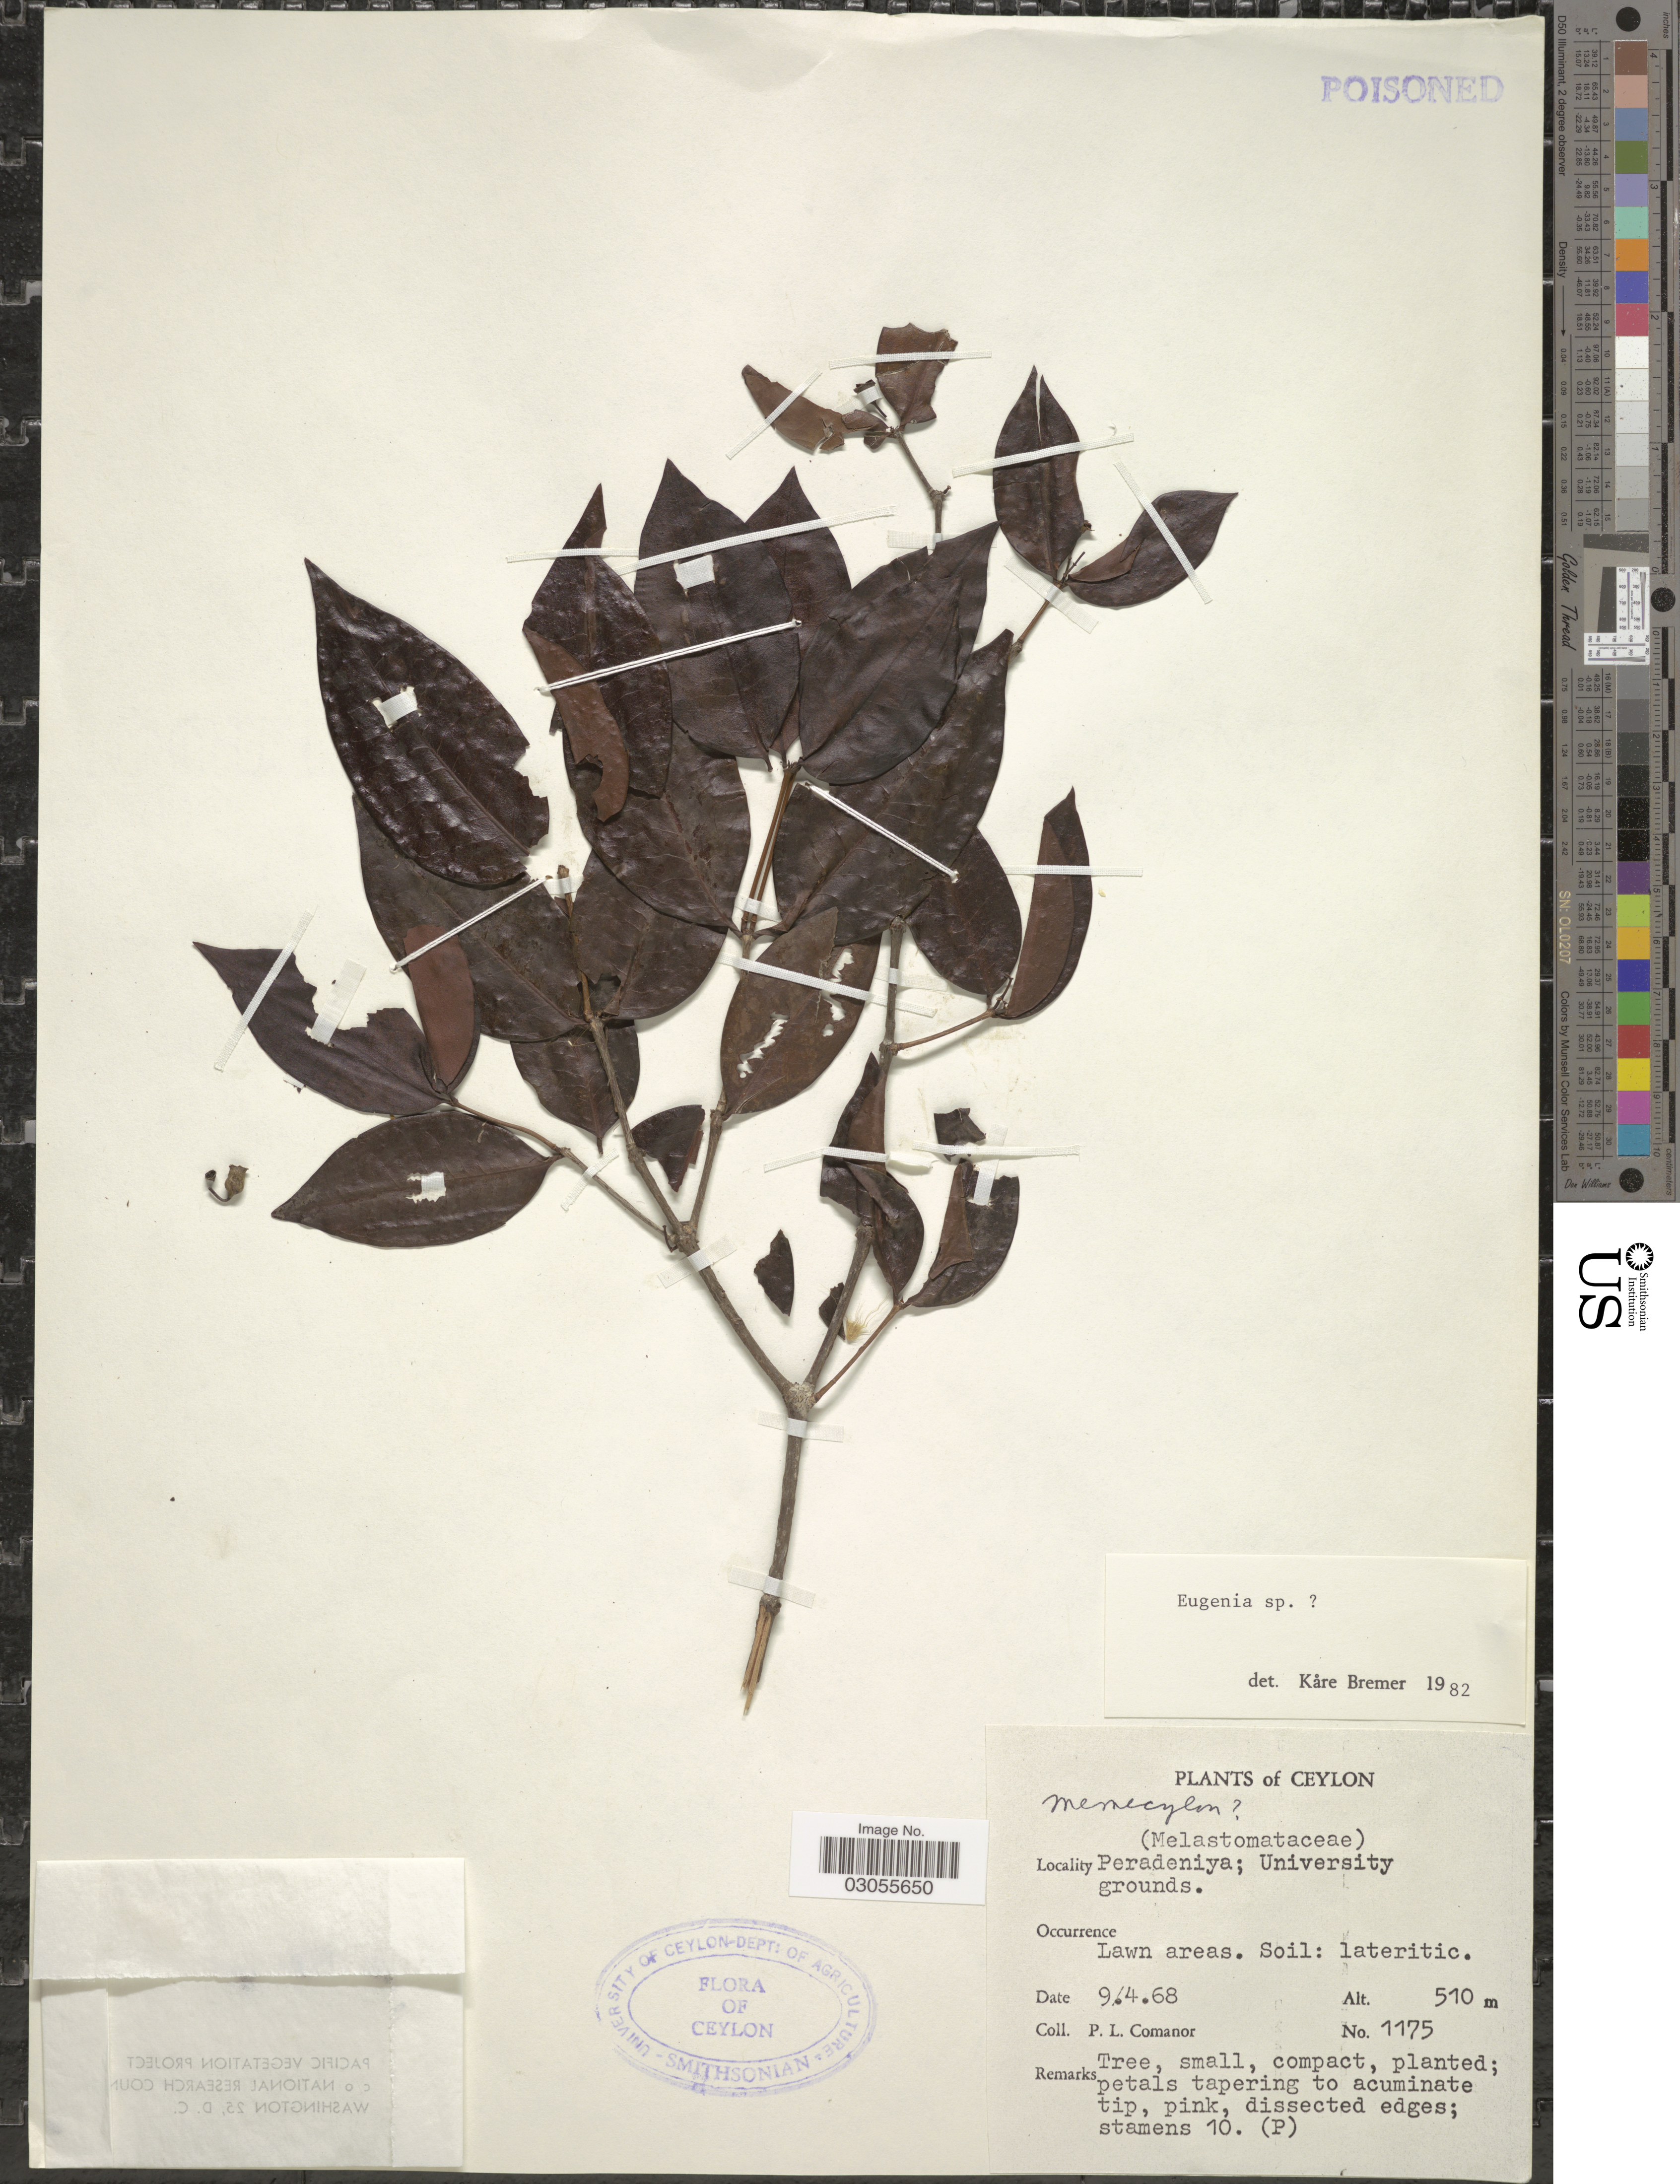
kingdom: Plantae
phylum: Tracheophyta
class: Magnoliopsida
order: Myrtales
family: Myrtaceae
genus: Eugenia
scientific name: Eugenia sp.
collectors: P. Comanor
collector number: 1175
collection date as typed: Transcribed d/m/y: 9/4/68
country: Sri Lanka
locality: Ceylon. Peradeniya; University grounds.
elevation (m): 510